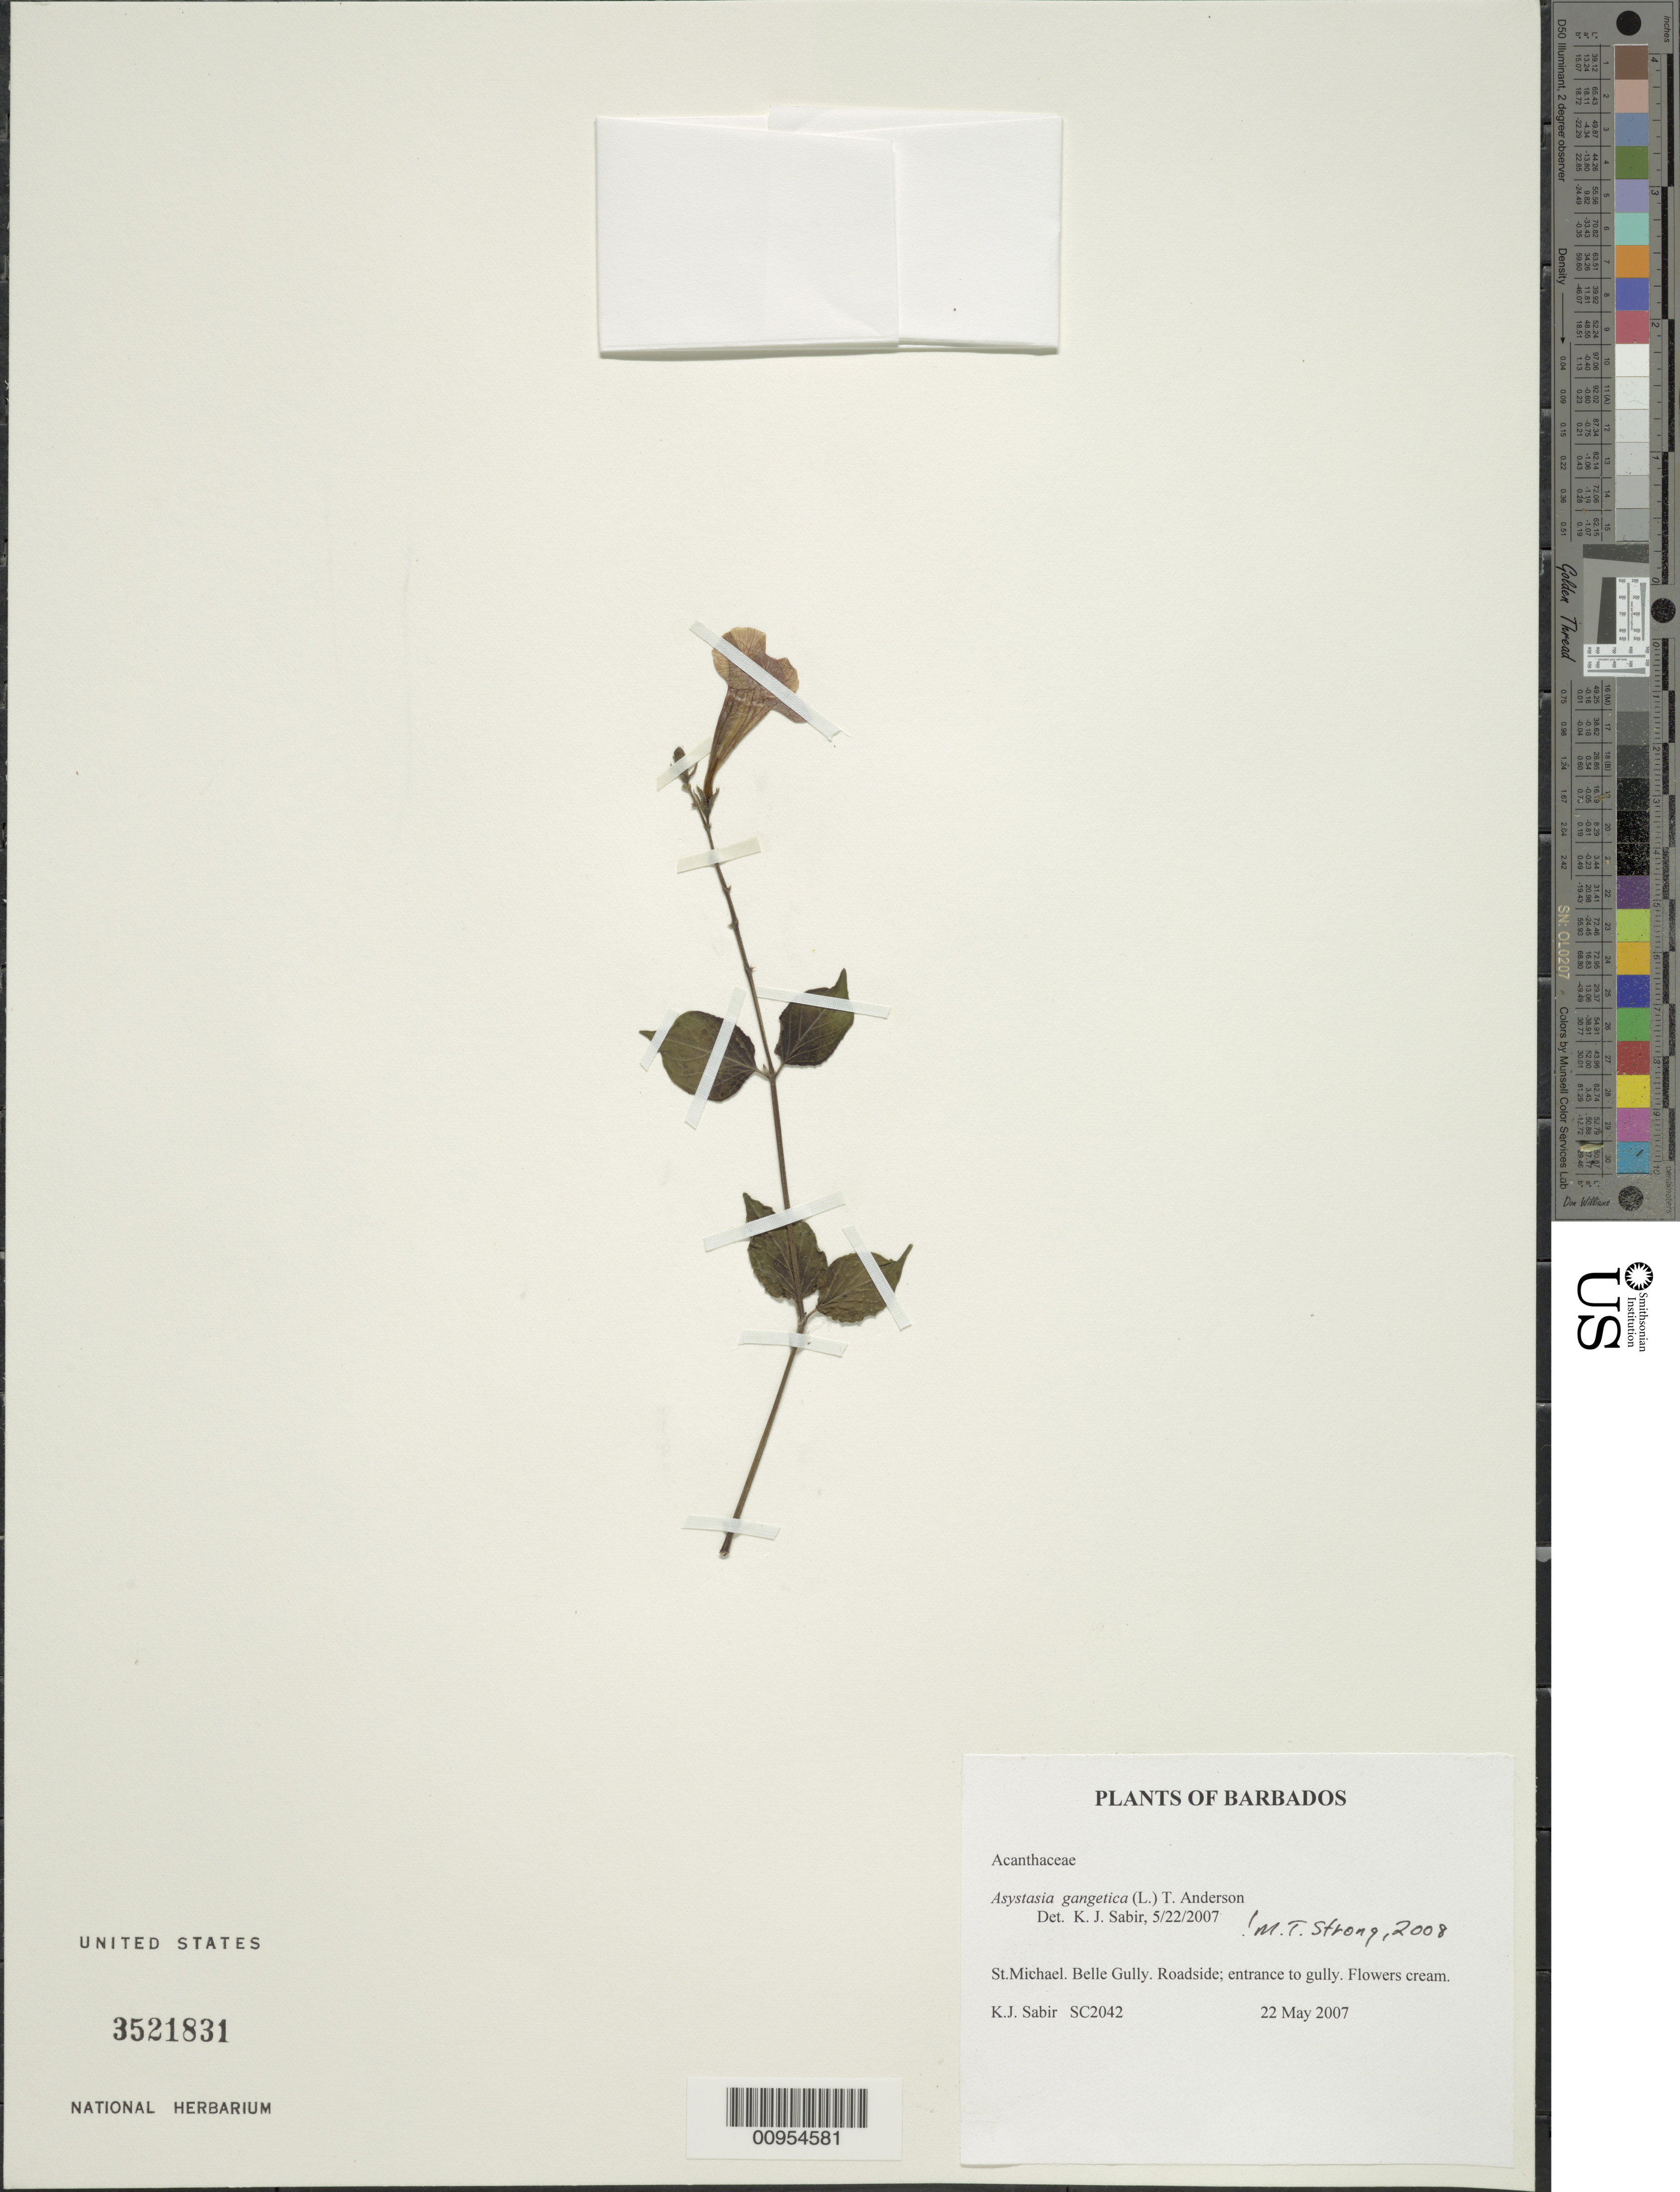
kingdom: Plantae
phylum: Tracheophyta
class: Magnoliopsida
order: Lamiales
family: Acanthaceae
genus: Asystasia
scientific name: Asystasia gangetica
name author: (L.) T. Anderson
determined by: Strong, M. T., (US), Smithsonian Institution - National Museum of Natural History (UNITED STATES)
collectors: K. Sabir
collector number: SC 2042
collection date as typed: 22 May 2007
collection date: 2007-05-22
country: Barbados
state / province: Saint Michael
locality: Belle Gully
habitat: Roadside; entrance to gully.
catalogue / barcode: US 3521831